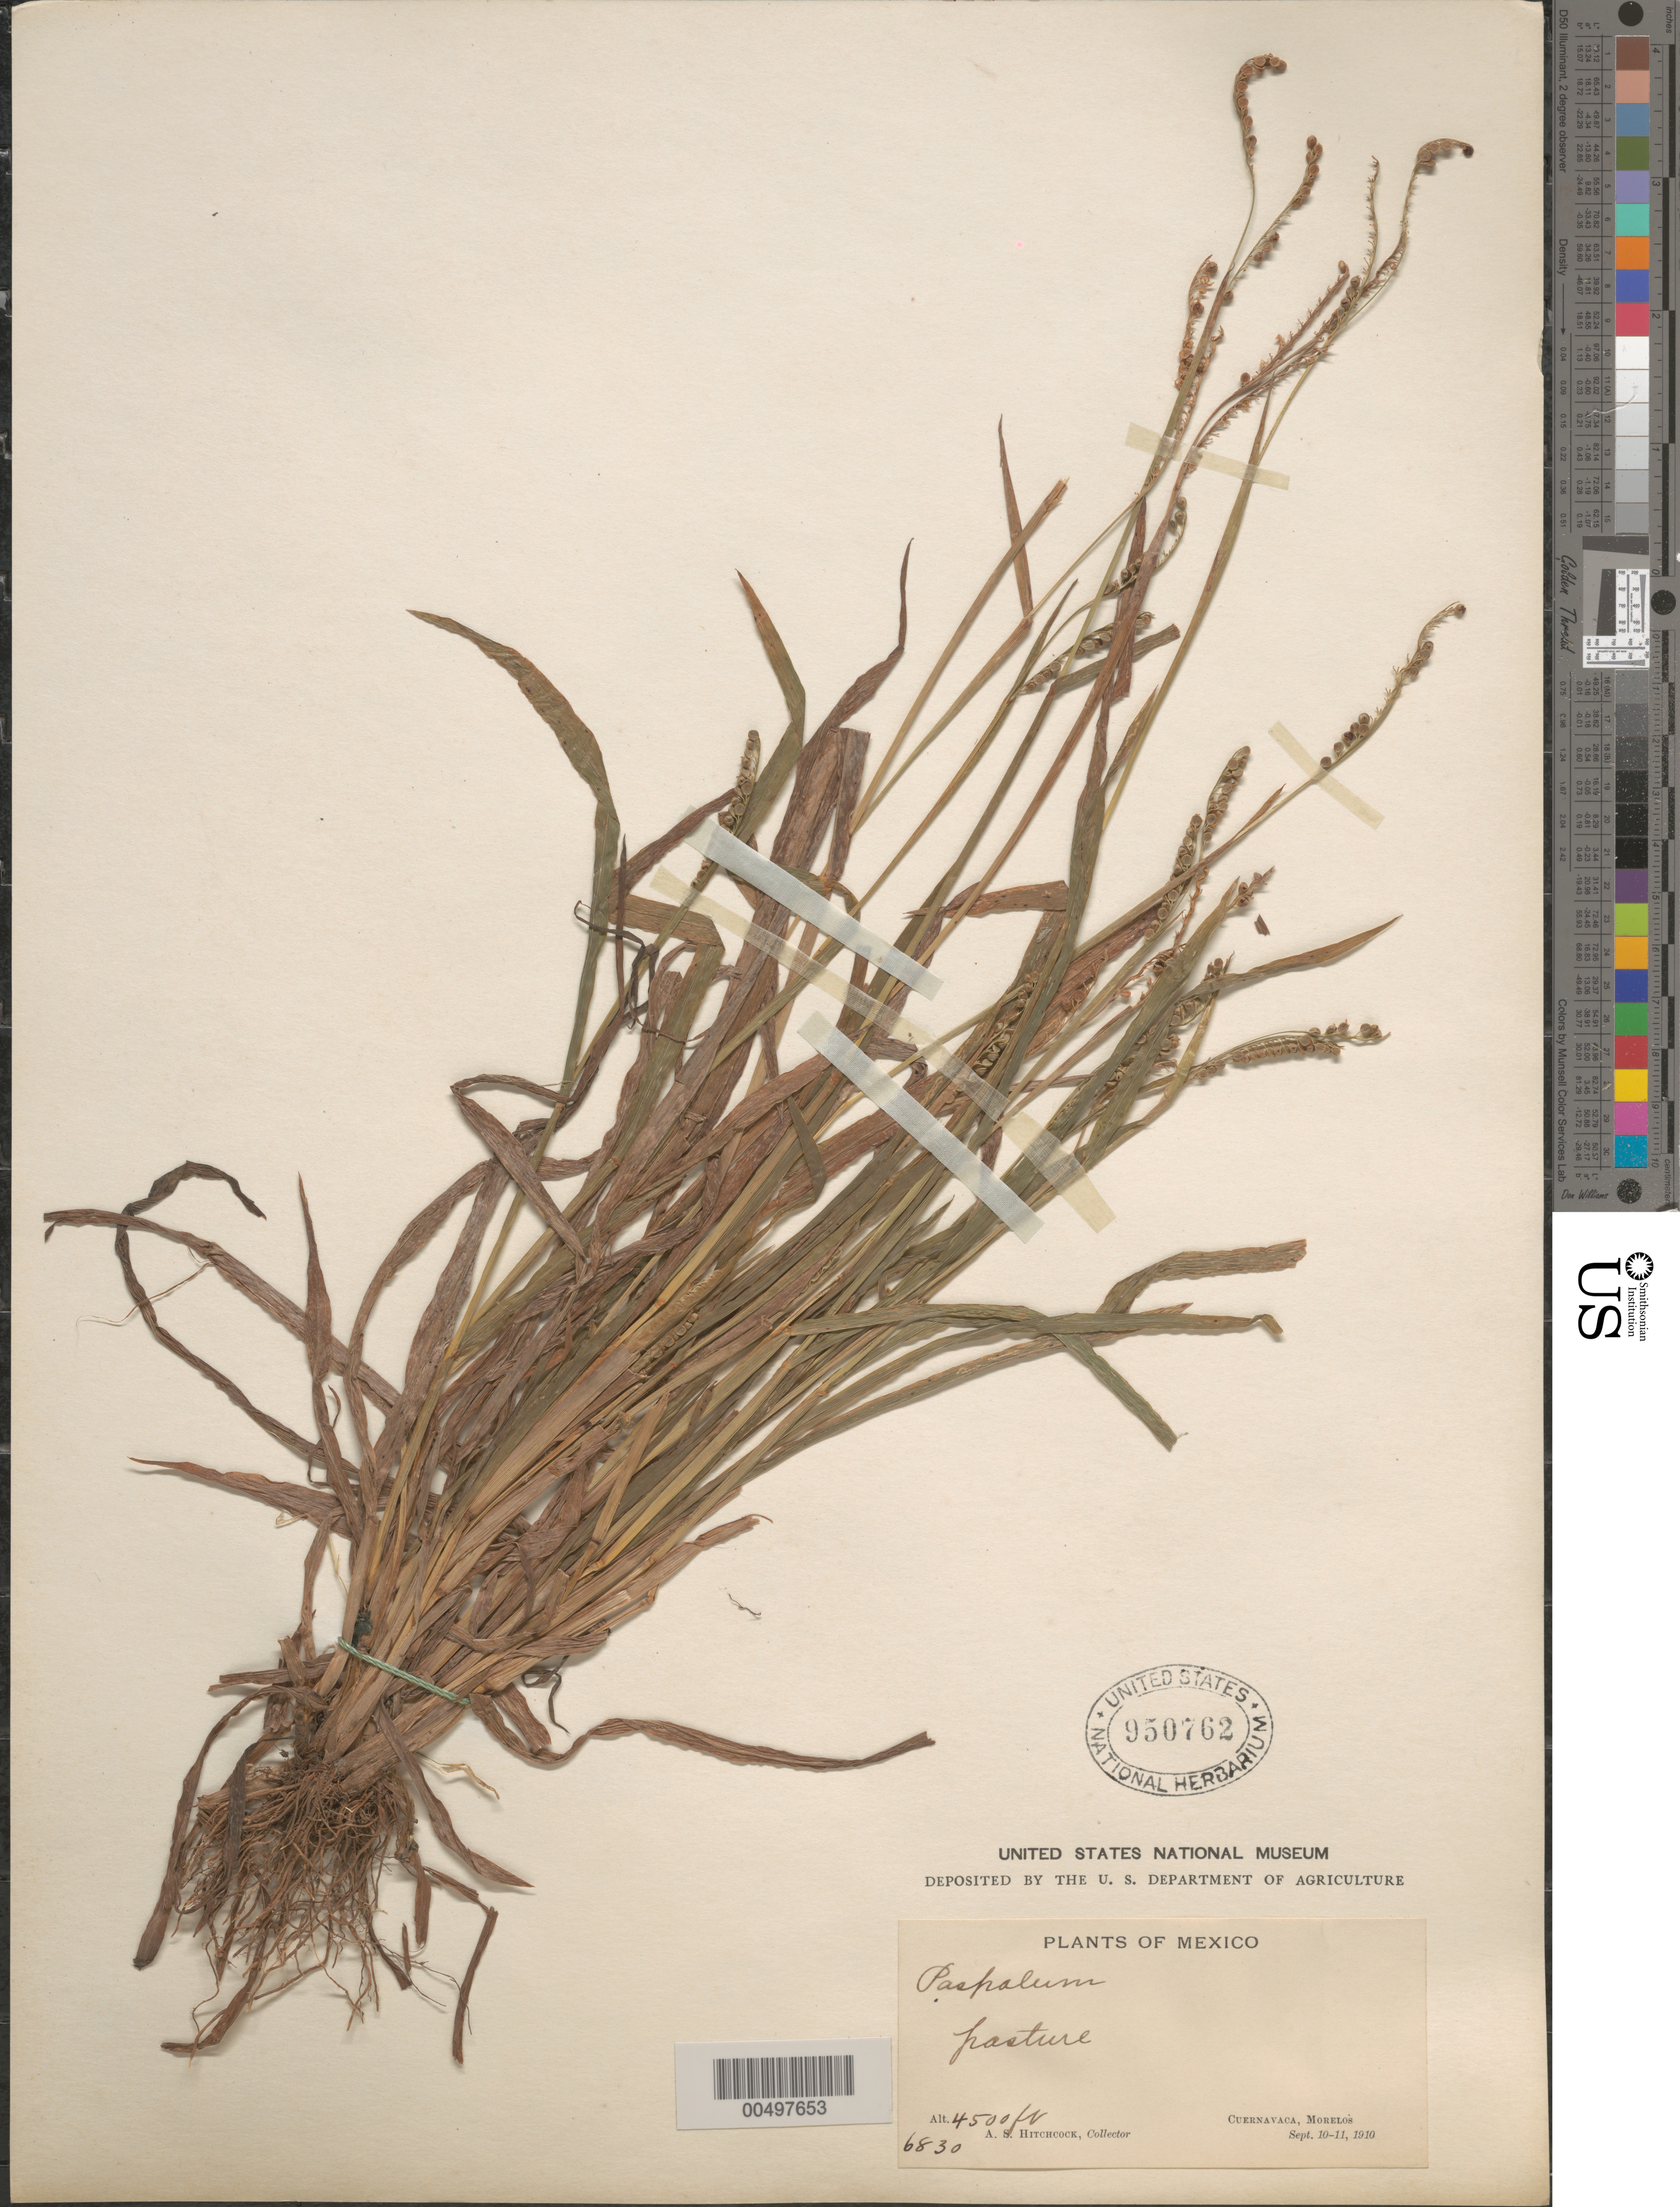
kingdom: Plantae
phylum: Tracheophyta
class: Liliopsida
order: Poales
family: Poaceae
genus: Paspalum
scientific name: Paspalum convexum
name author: Humb. & Bonpl. ex Flüggé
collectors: A. S. Hitchcock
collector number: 6830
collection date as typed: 10 Sep 1910 to 11 Sep 1910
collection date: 1910-09-11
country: Mexico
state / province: Morelos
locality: Cuernavaca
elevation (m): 1372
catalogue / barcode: US 950762